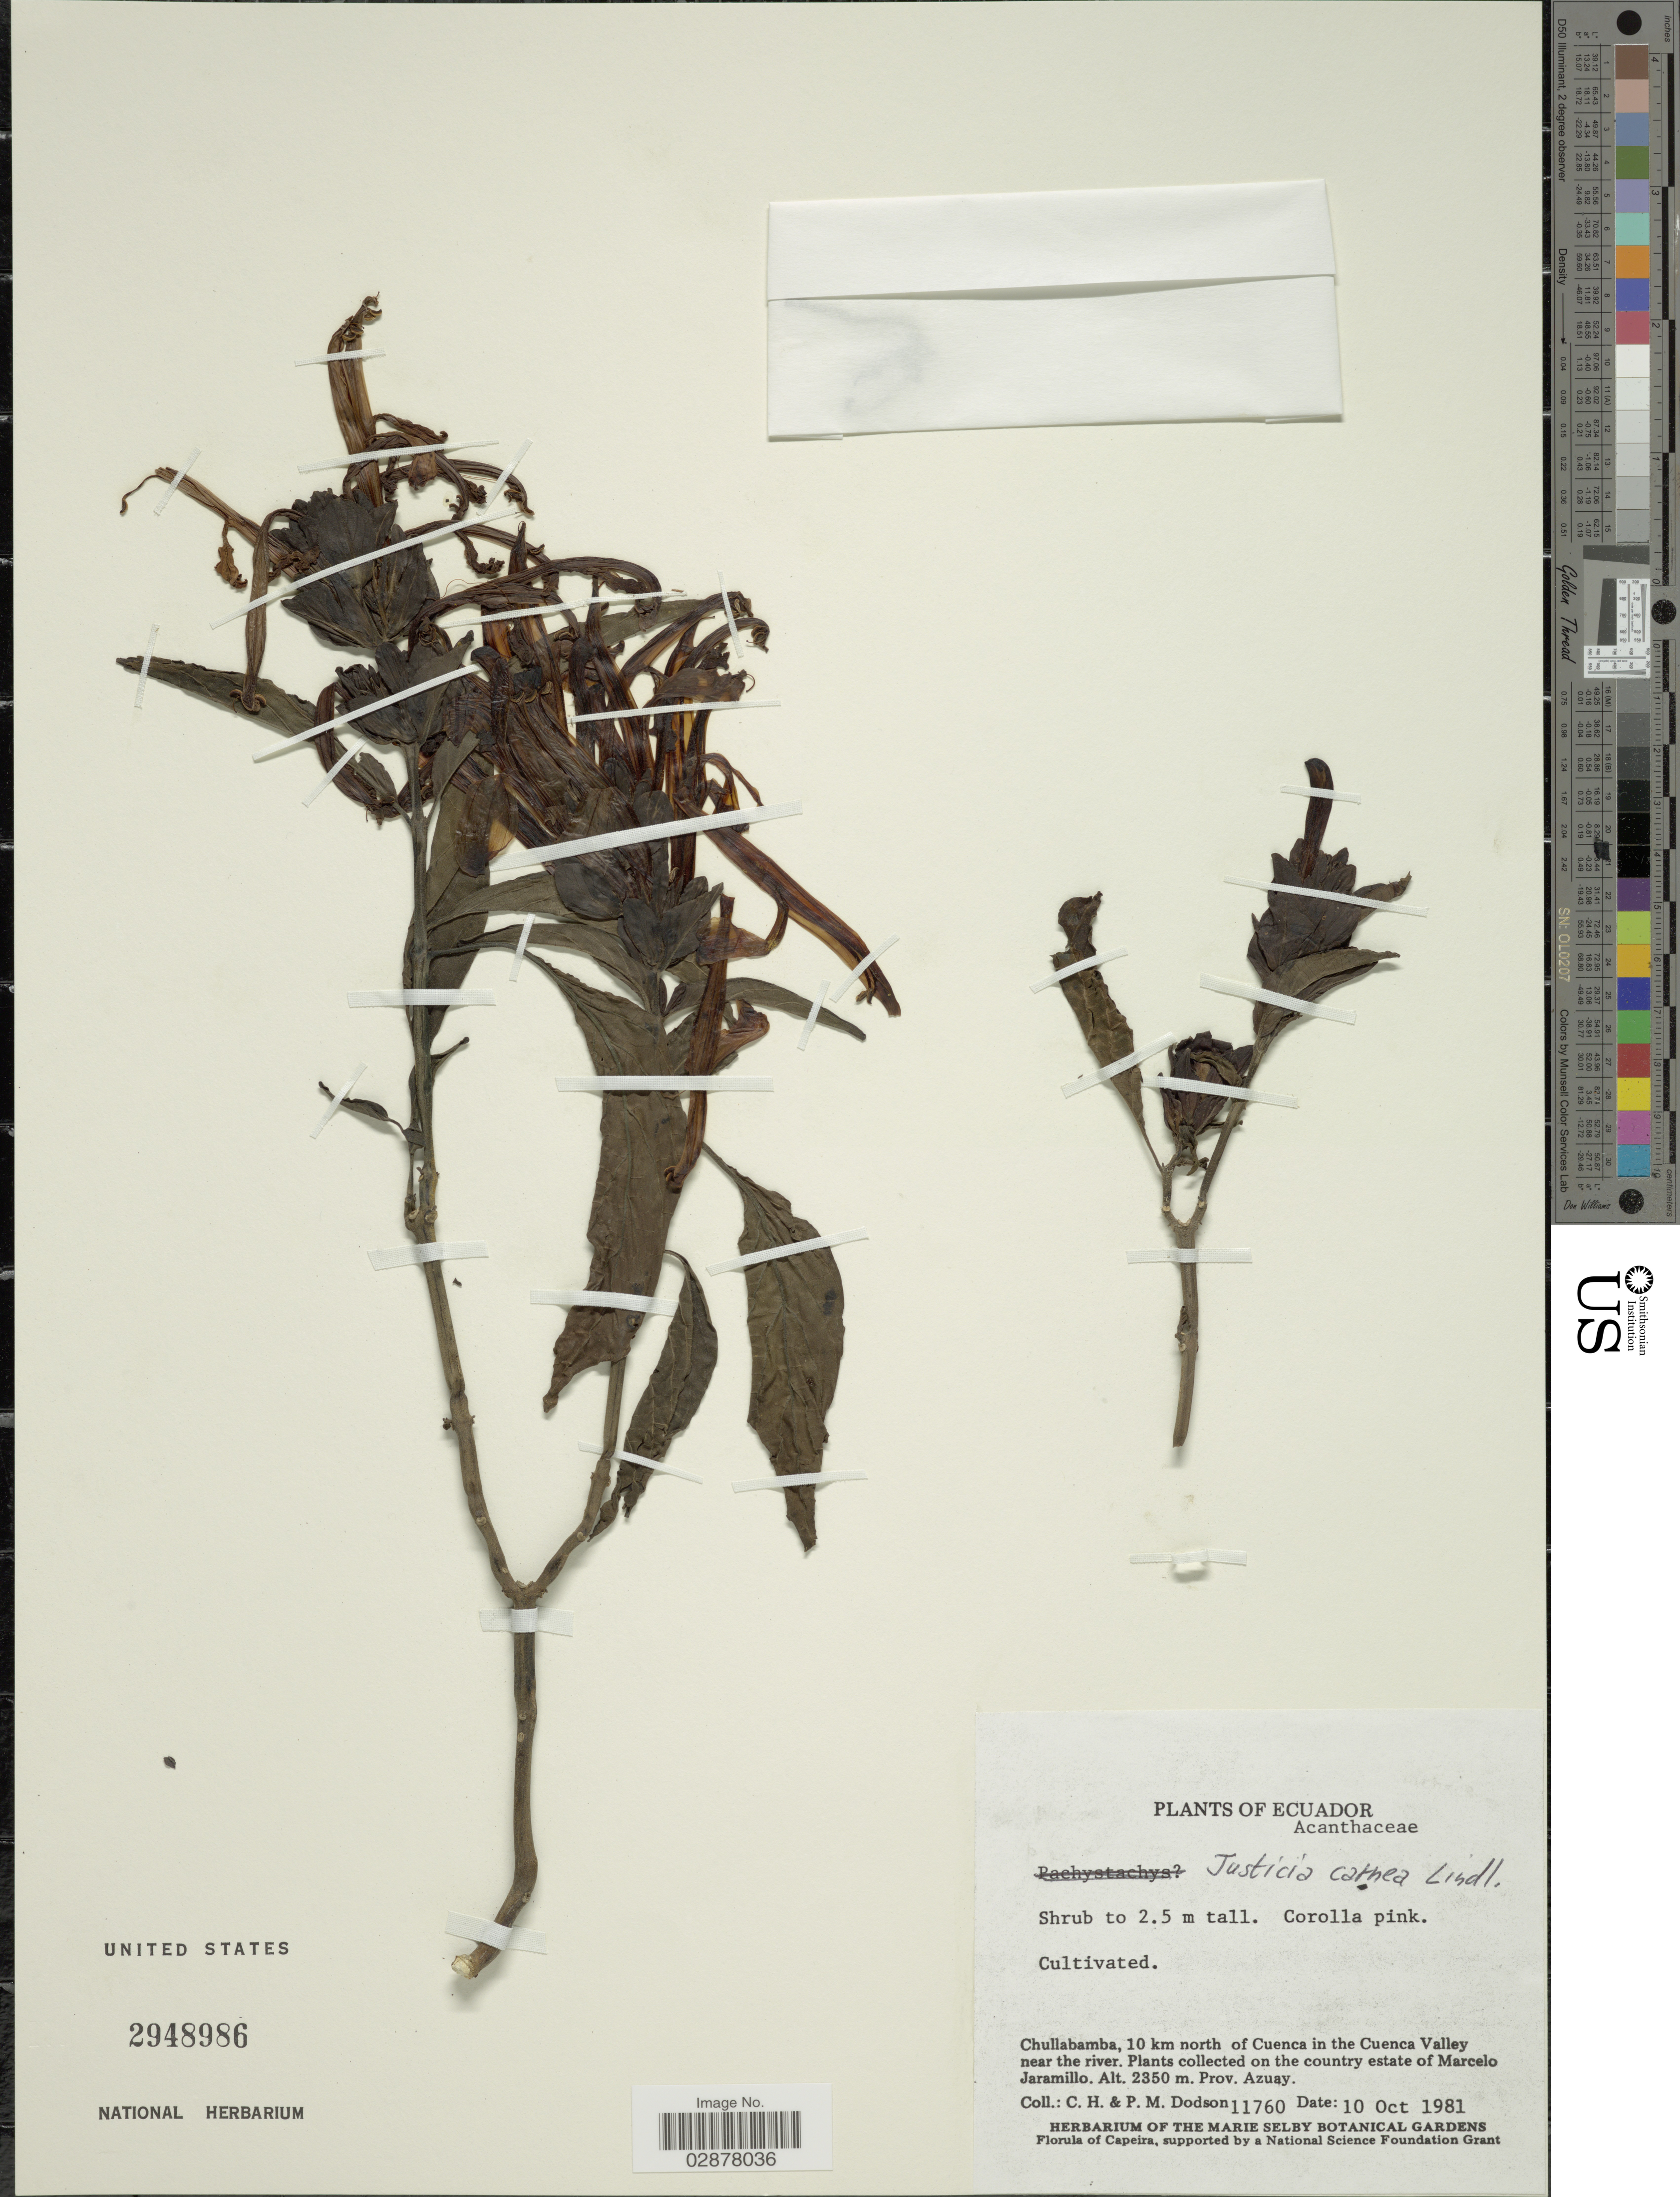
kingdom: Plantae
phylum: Tracheophyta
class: Magnoliopsida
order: Lamiales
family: Acanthaceae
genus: Justicia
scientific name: Justicia carnea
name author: Lindl.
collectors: C. H. Dodson & P. M. Dodson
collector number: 11760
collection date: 1981-10-10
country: Ecuador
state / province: Azuay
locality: Chullabamba, 10 km north of Cuenca in the Cuenca Valley near the river, Plants collected on the country estate of Marcelo Jaramillo.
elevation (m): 2350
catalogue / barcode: US 2948986